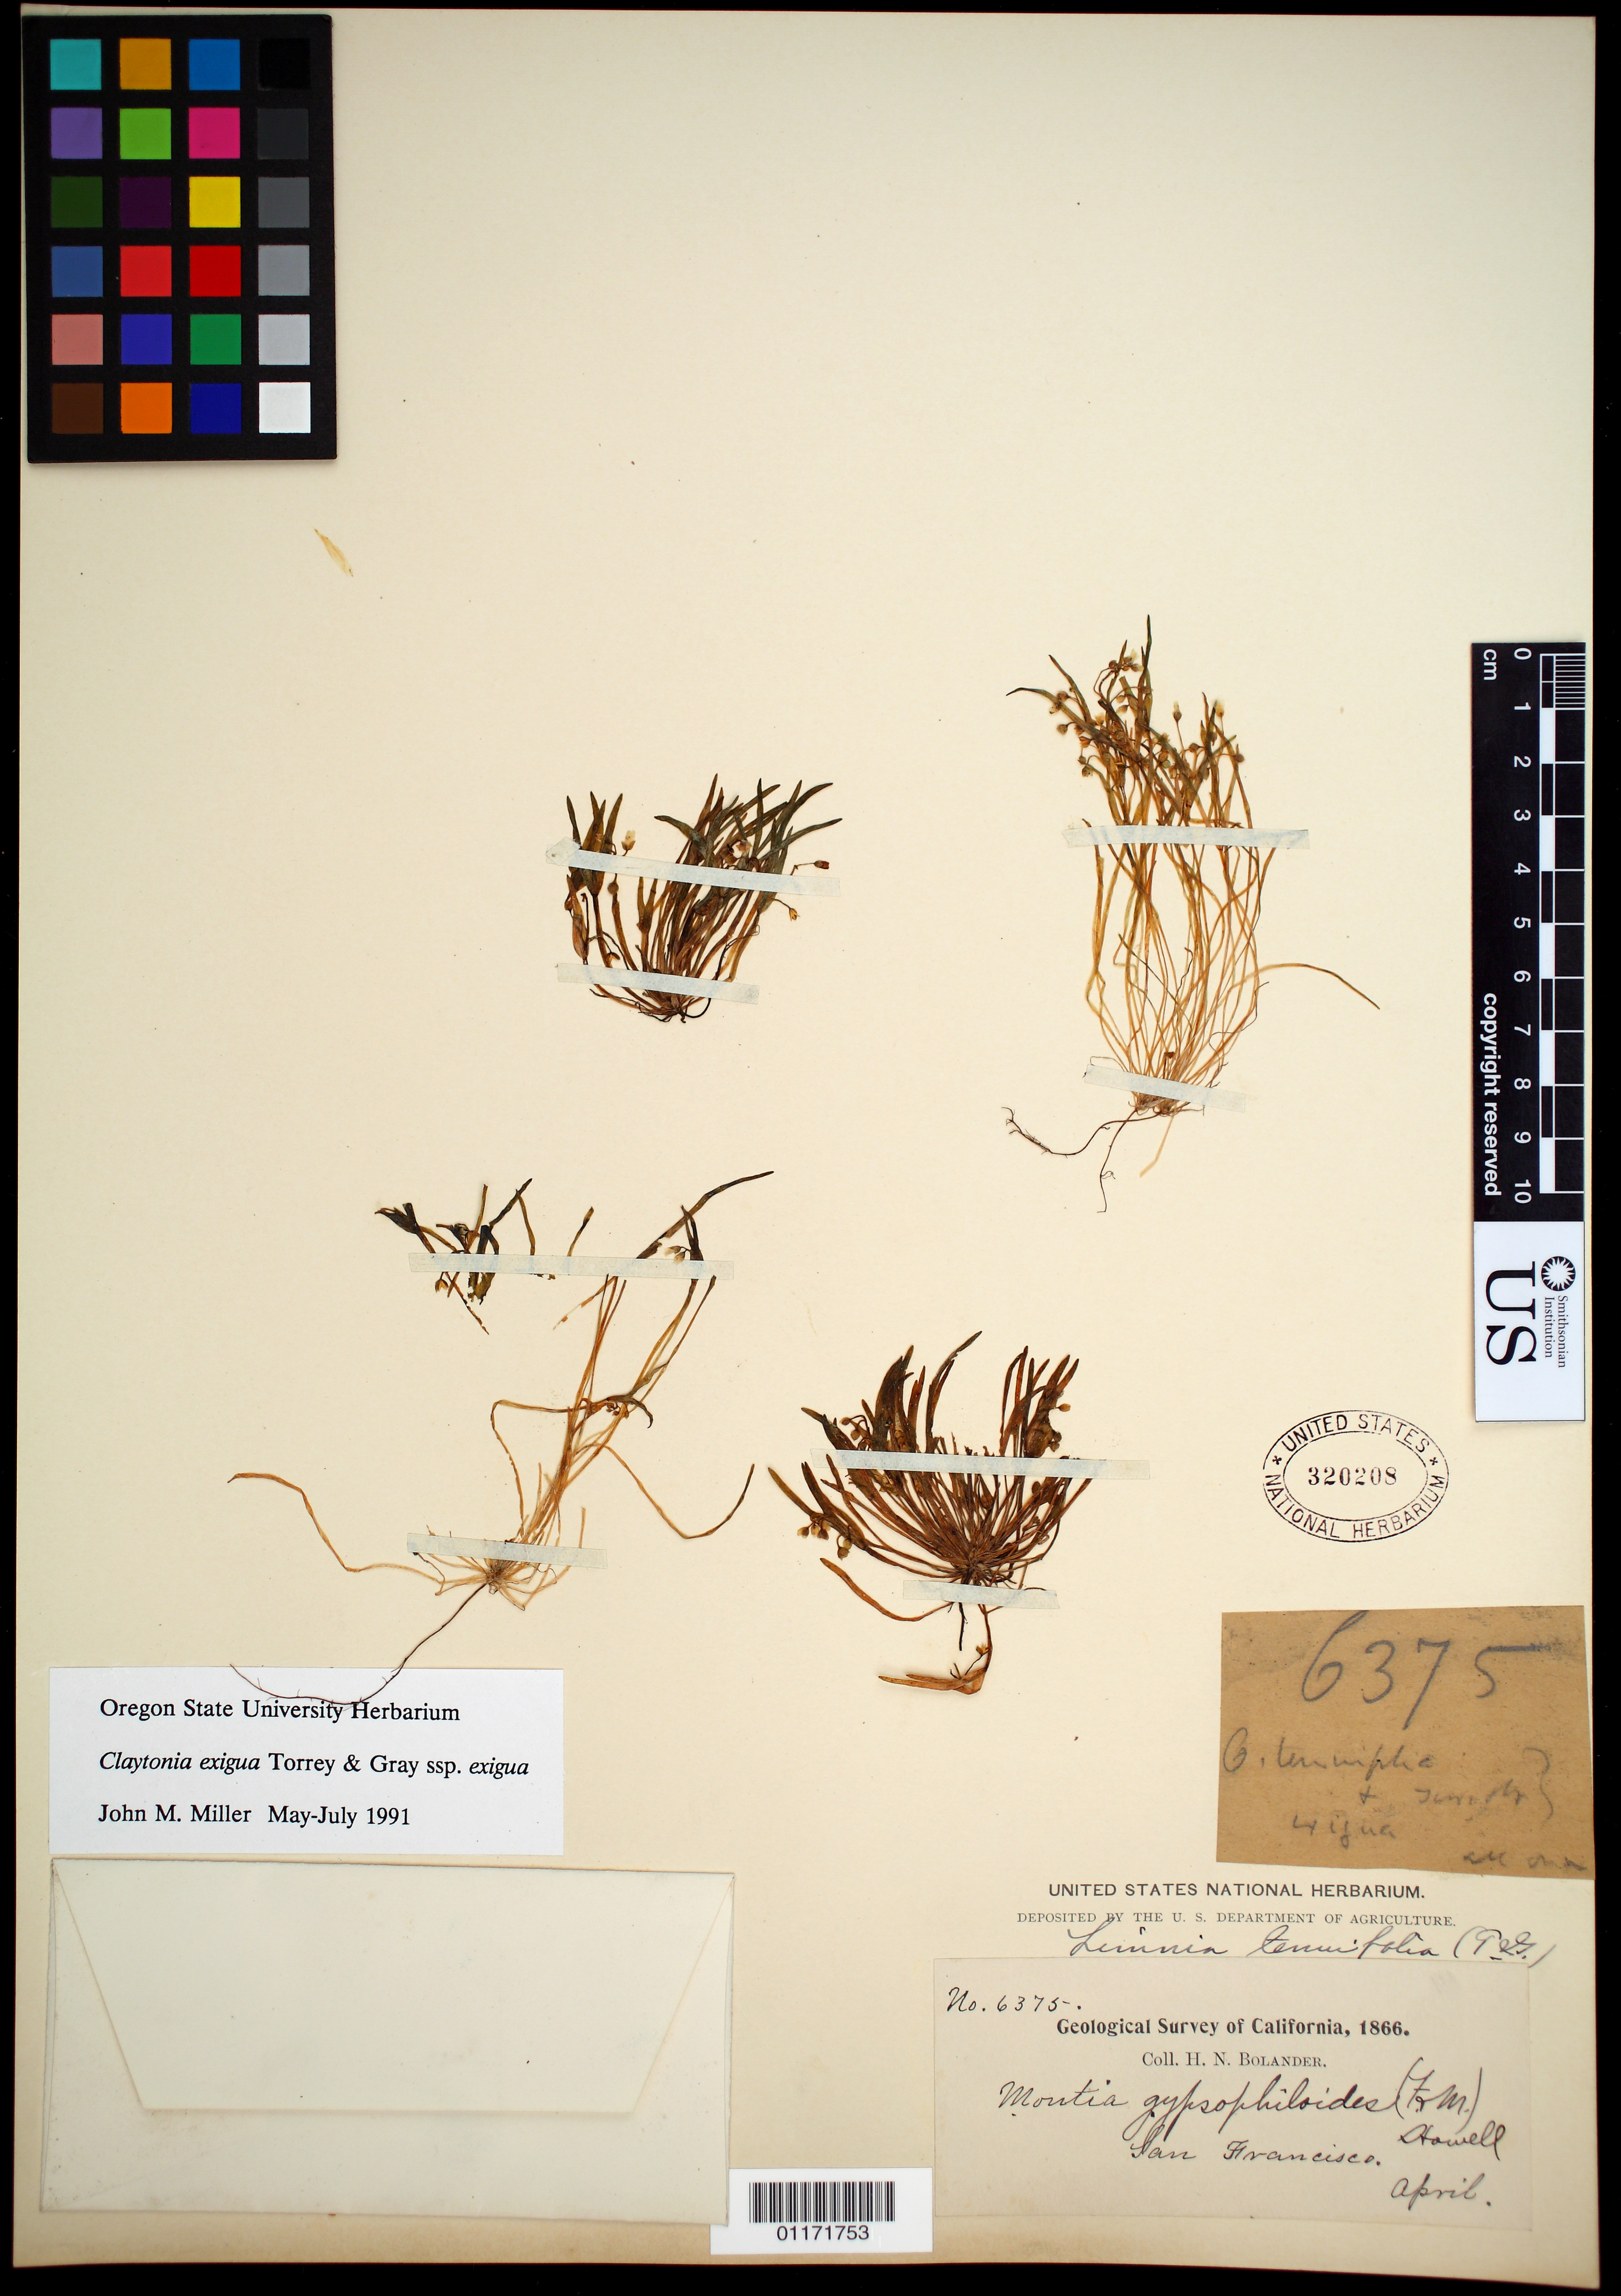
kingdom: Plantae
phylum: Tracheophyta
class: Magnoliopsida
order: Caryophyllales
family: Montiaceae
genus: Claytonia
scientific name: Claytonia exigua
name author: (Douglas) Torr. & A. Gray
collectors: H. Bolander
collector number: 6375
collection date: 1866-04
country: United States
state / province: California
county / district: San Francisco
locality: San Francisco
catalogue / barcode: US 320208